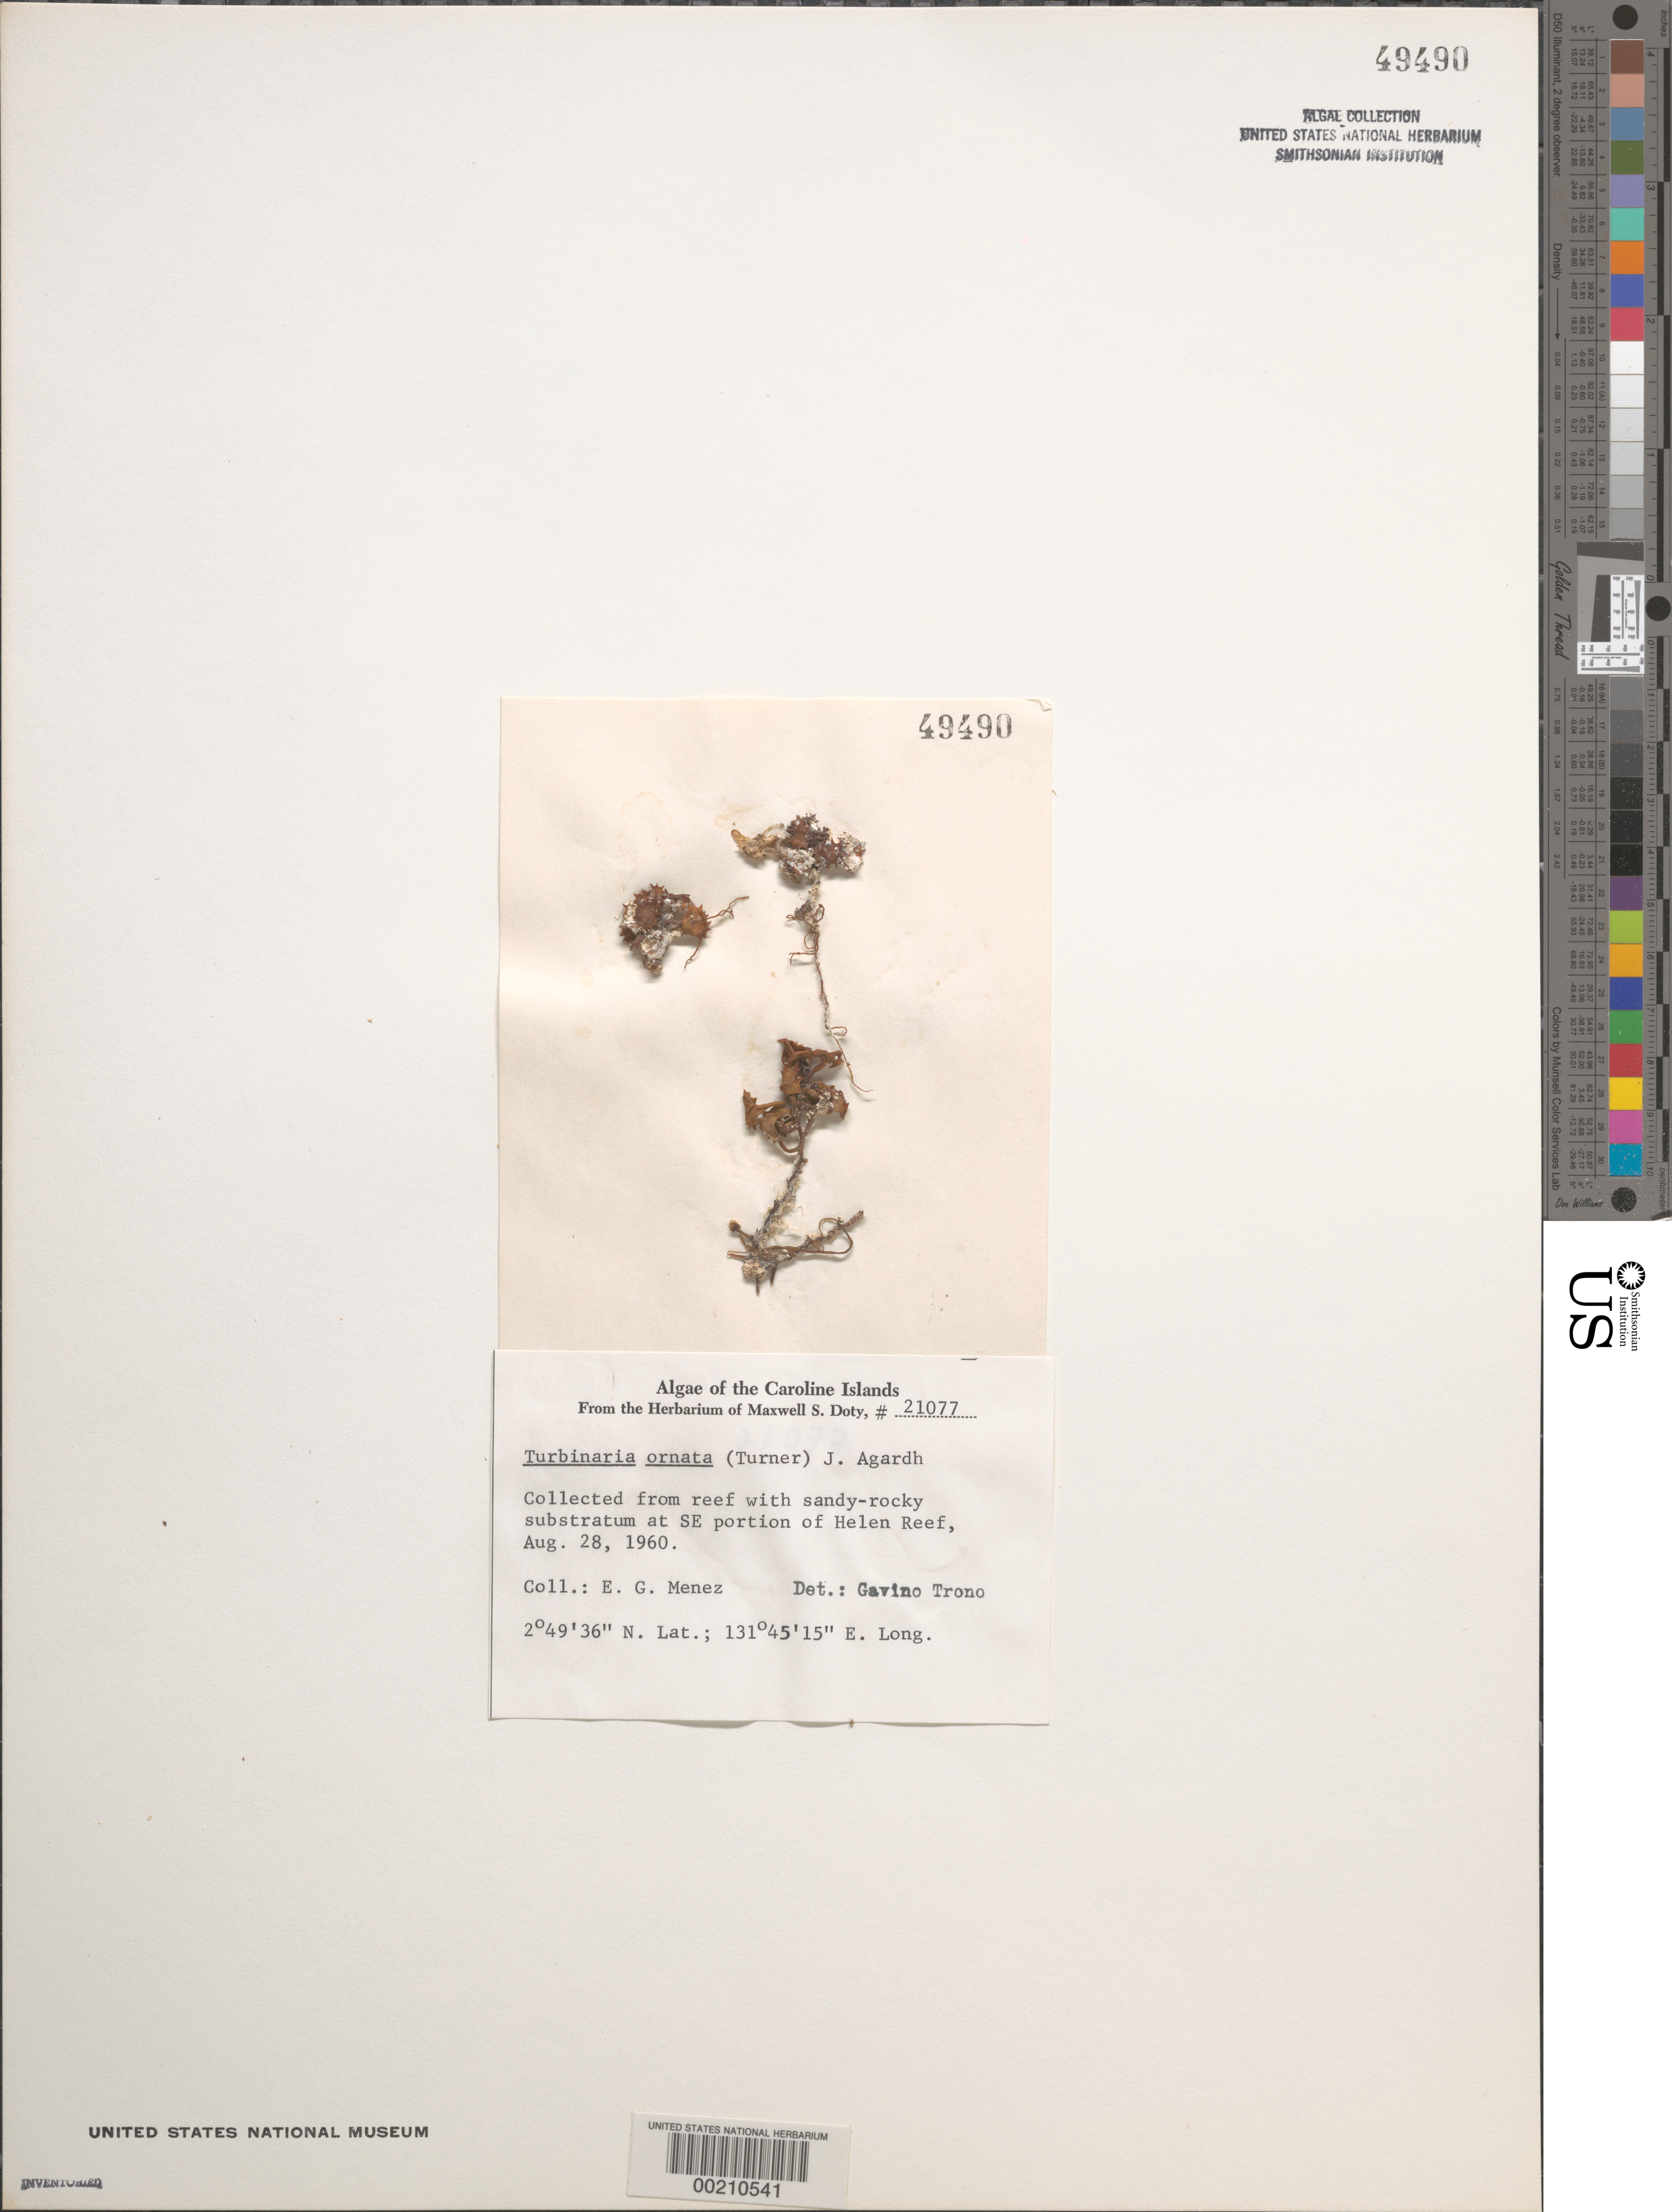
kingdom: Chromista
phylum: Ochrophyta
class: Phaeophyceae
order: Fucales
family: Sargassaceae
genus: Turbinaria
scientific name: Turbinaria ornata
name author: (Turner) J. Agardh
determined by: Trono, Gavino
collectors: Meñez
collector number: MSD 21077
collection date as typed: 28 Aug 1960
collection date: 1960-08-28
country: Palau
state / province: Belau Outliers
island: Helen Atoll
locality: Helen Reef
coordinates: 2 49' 36" N, 131 45' 15" E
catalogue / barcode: US 49490